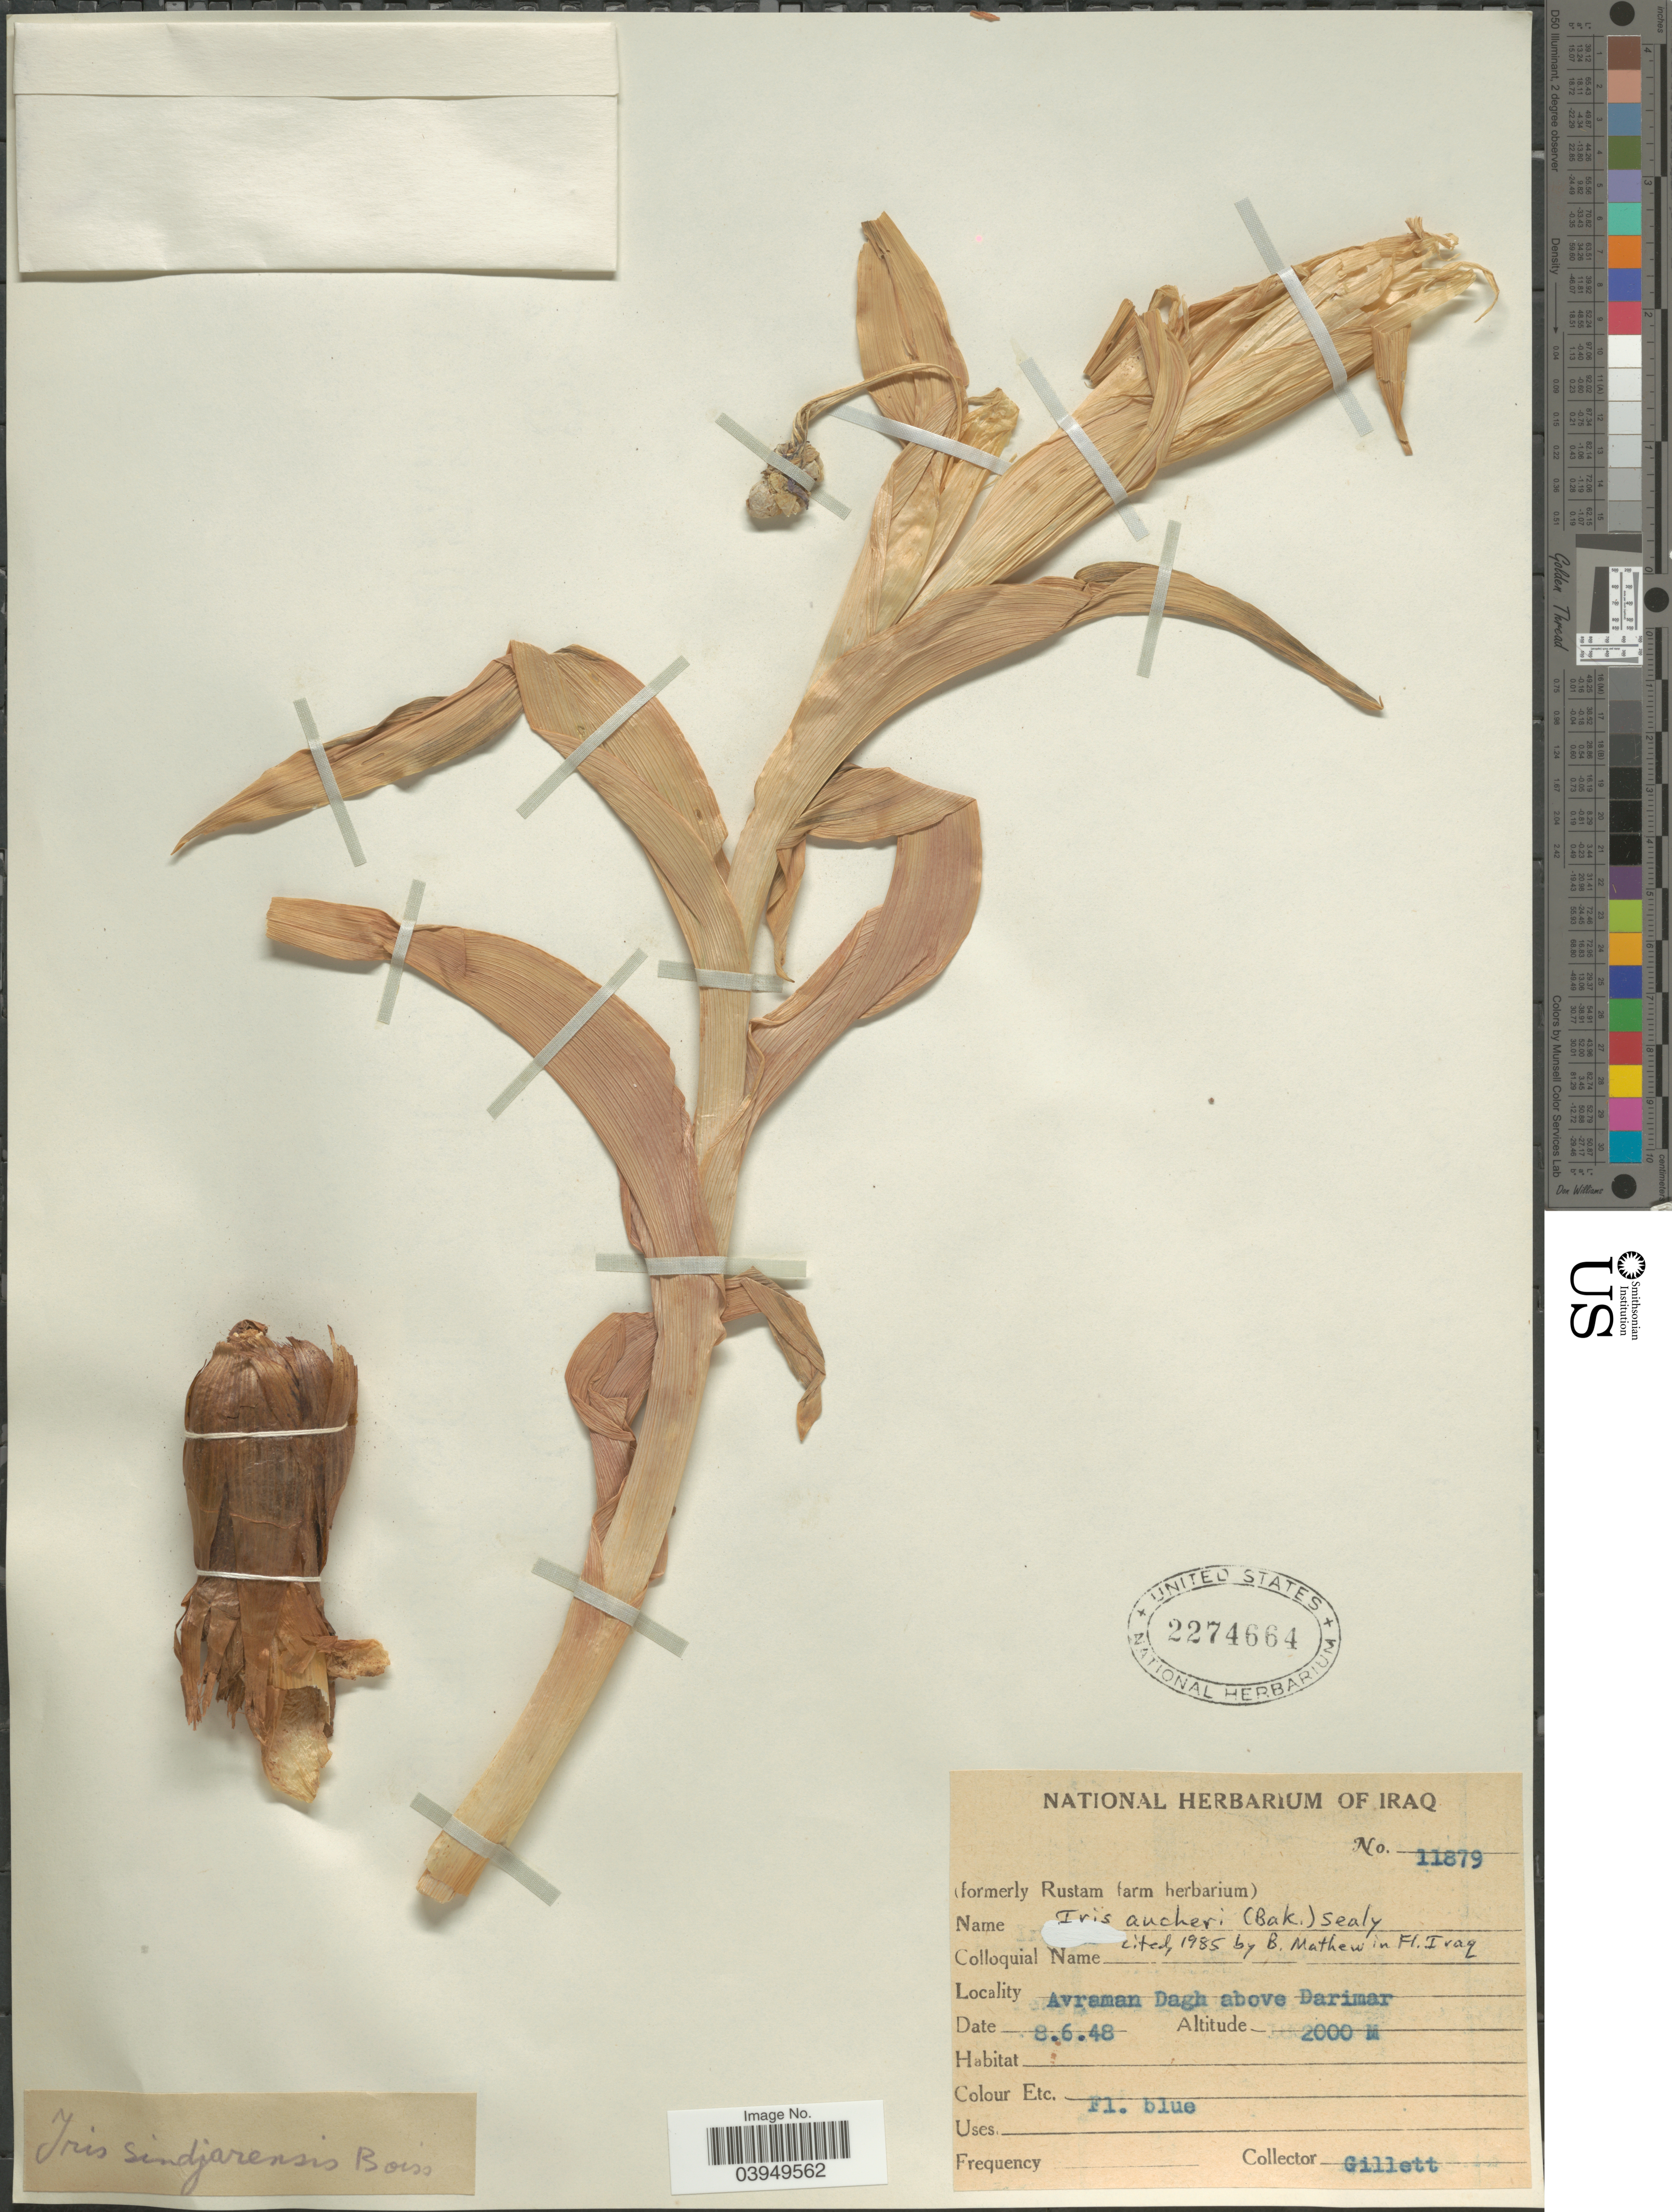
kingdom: Plantae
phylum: Tracheophyta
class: Liliopsida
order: Asparagales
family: Iridaceae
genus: Iris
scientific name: Iris aucheri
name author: (Baker) Sealy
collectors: Gillett, --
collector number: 11879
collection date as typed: Transcribed d/m/y: 8/6/48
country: Iraq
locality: Avraman Dagh above Darimar.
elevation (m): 2000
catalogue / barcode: US 2274664